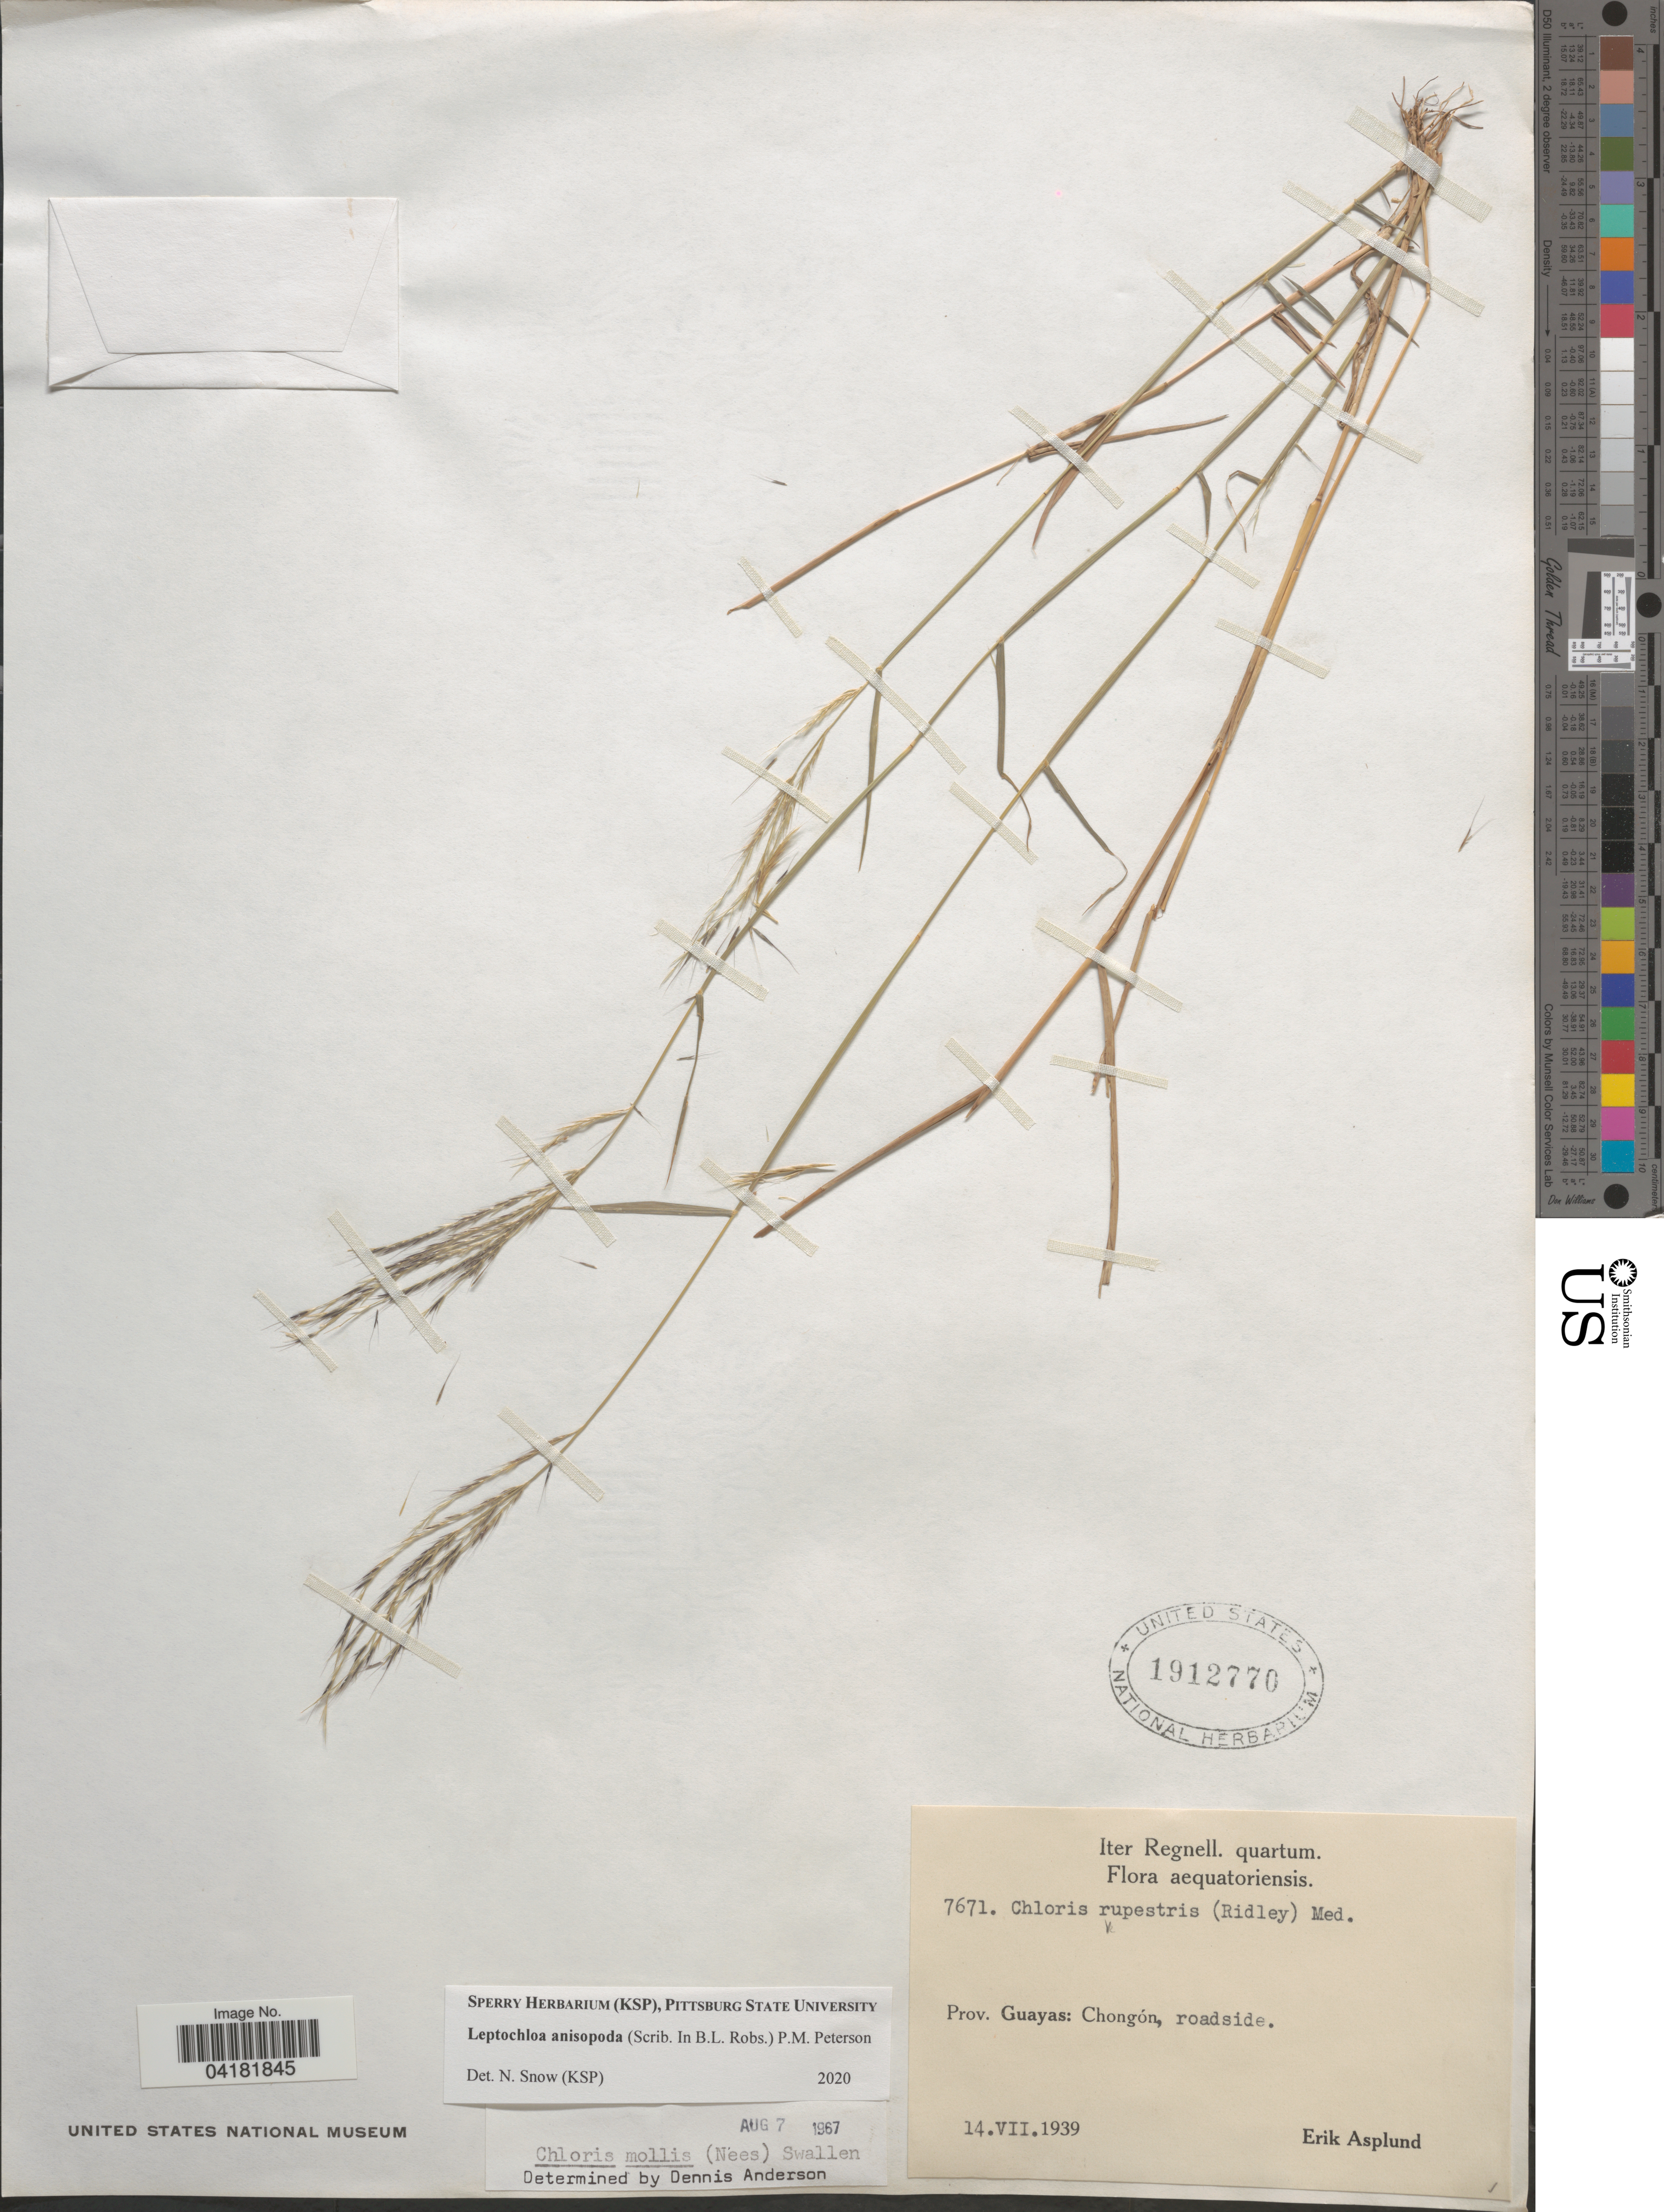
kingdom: Plantae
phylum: Tracheophyta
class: Liliopsida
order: Poales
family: Poaceae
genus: Leptochloa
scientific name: Leptochloa anisopoda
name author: (B.L. Rob. ex Scribn.) P.M. Peterson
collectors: E. Asplund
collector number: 7671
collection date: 1939-07-14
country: Ecuador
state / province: Guayas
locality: Iter Regnell. quartum. Aequatoriensis. Chongón.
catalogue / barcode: US 1912770